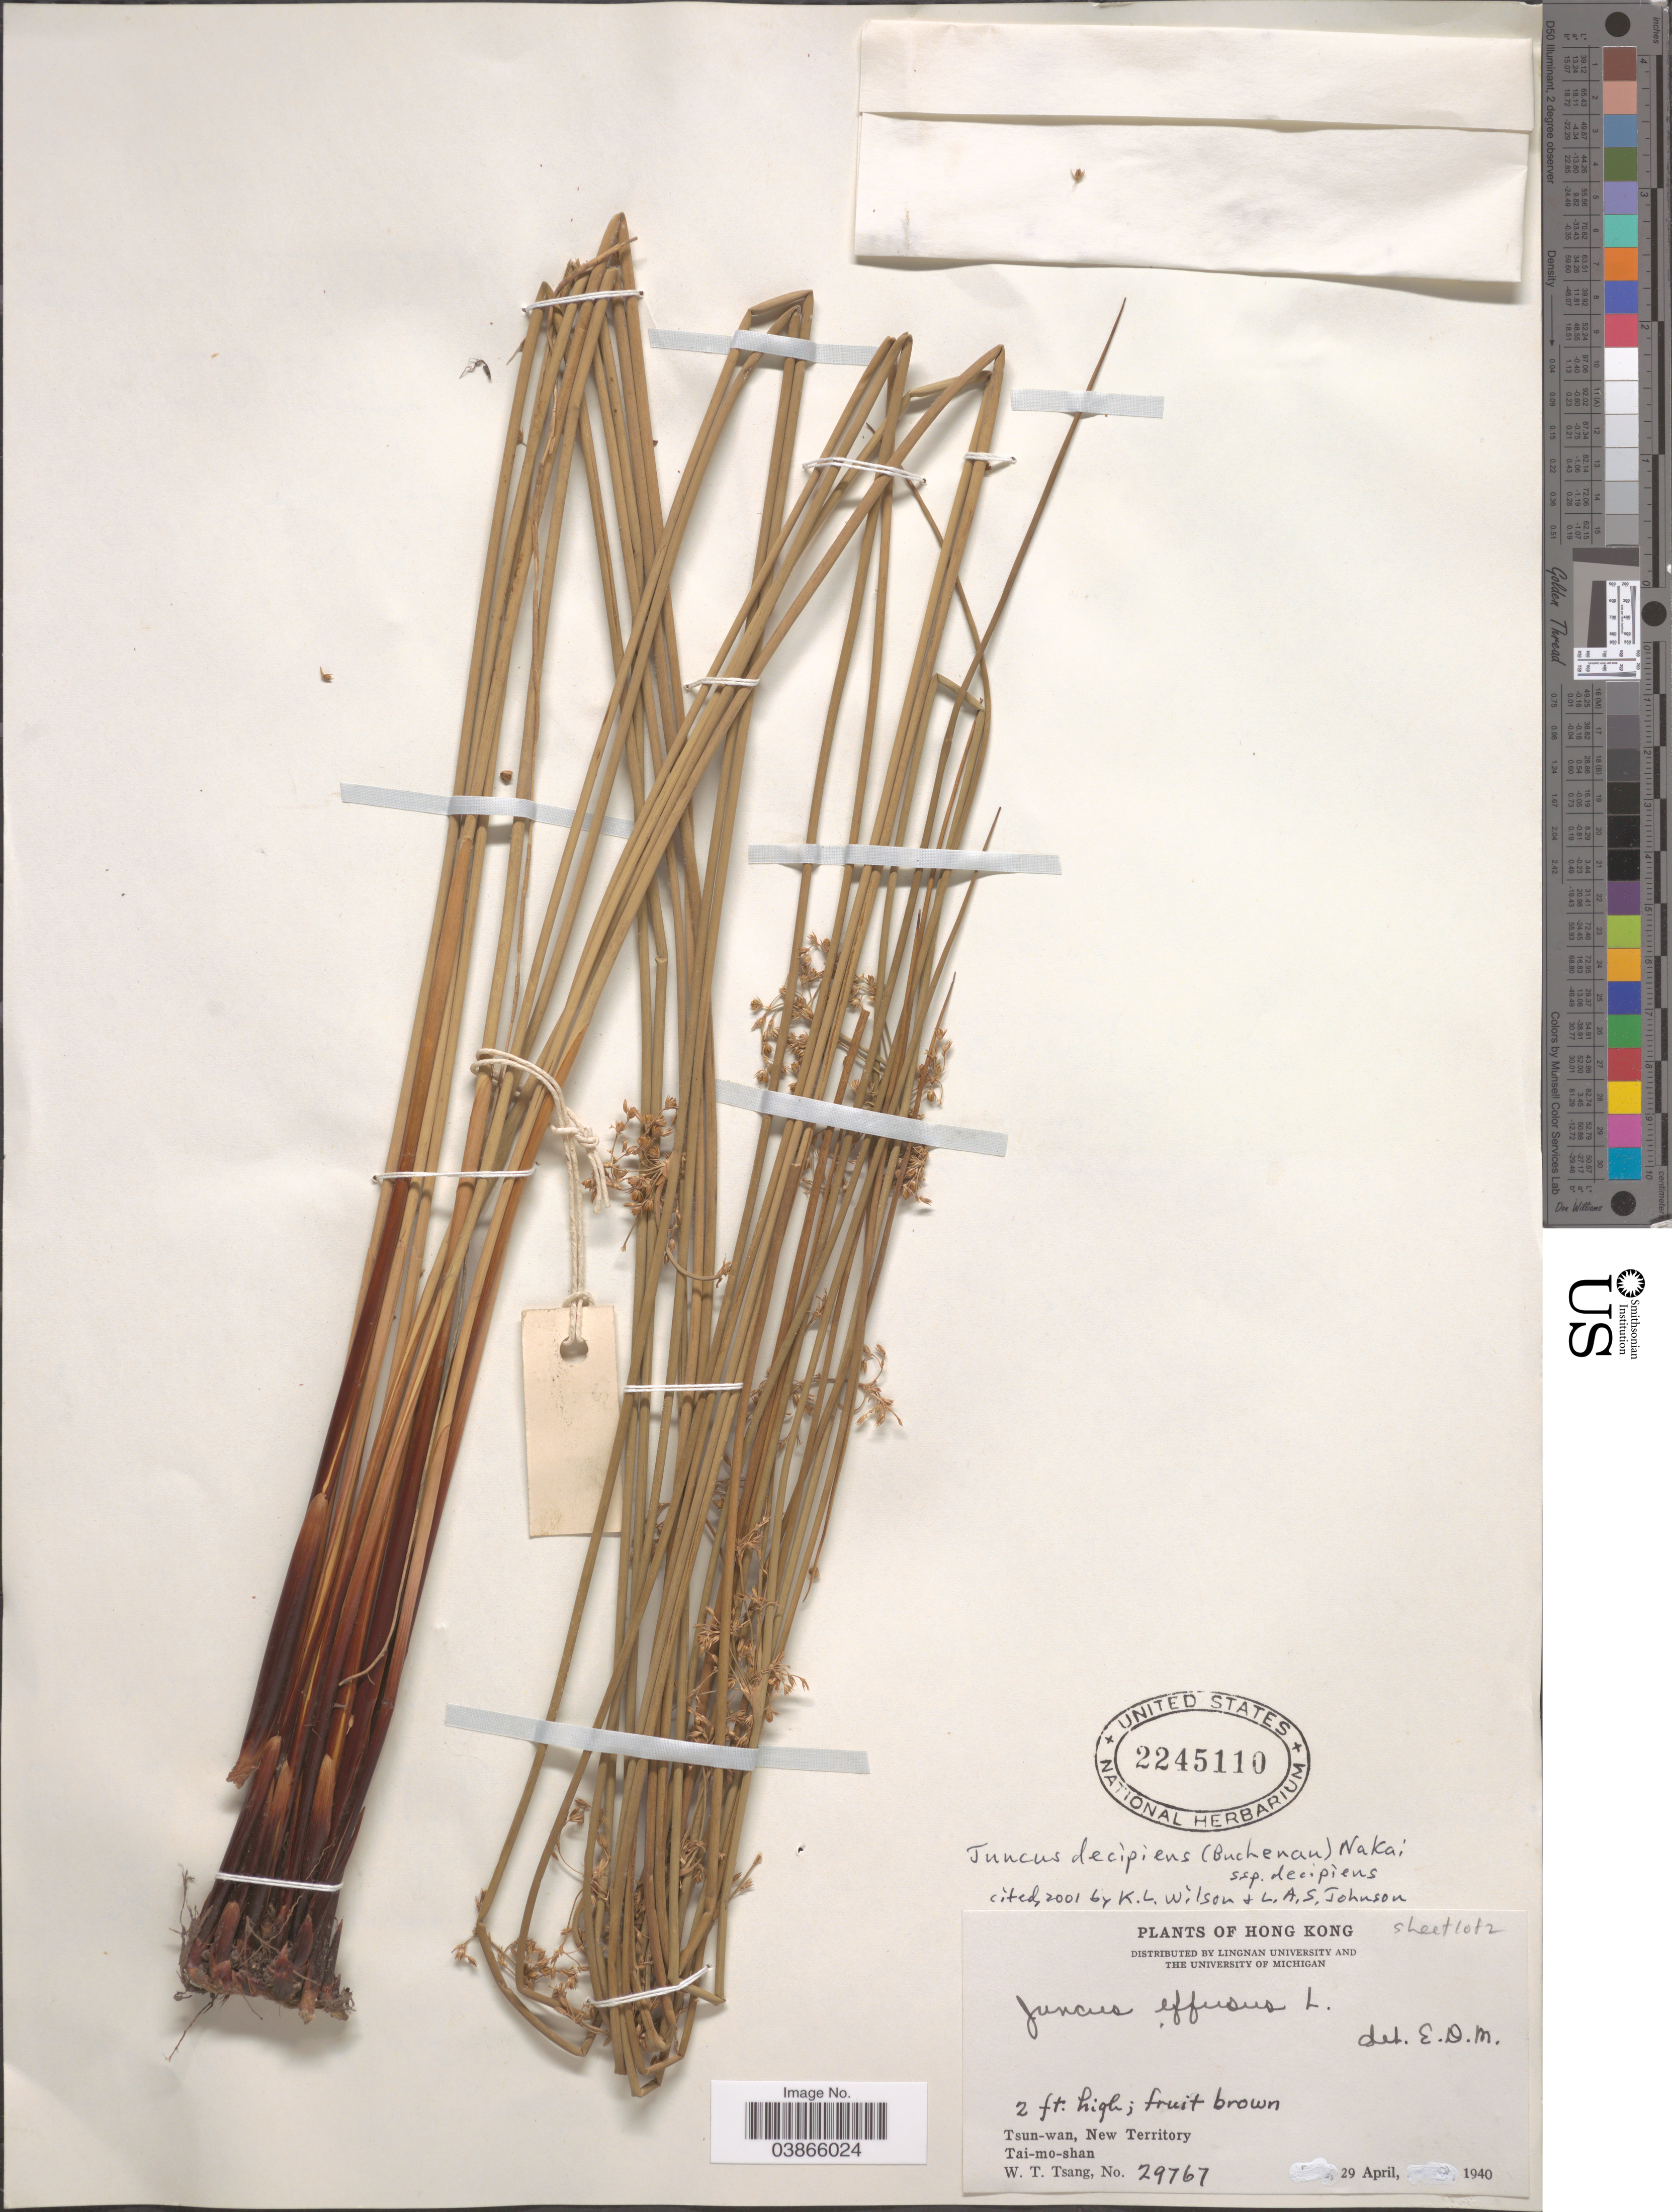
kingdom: Plantae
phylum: Tracheophyta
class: Liliopsida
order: Poales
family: Juncaceae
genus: Juncus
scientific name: Juncus decipiens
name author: (Buchenau) Nakai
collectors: W. T. Tsang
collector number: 29767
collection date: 1940-04-29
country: China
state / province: Hong Kong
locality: Tsun-wan, New Territory. Tai-mo-shan.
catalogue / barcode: US 2245110